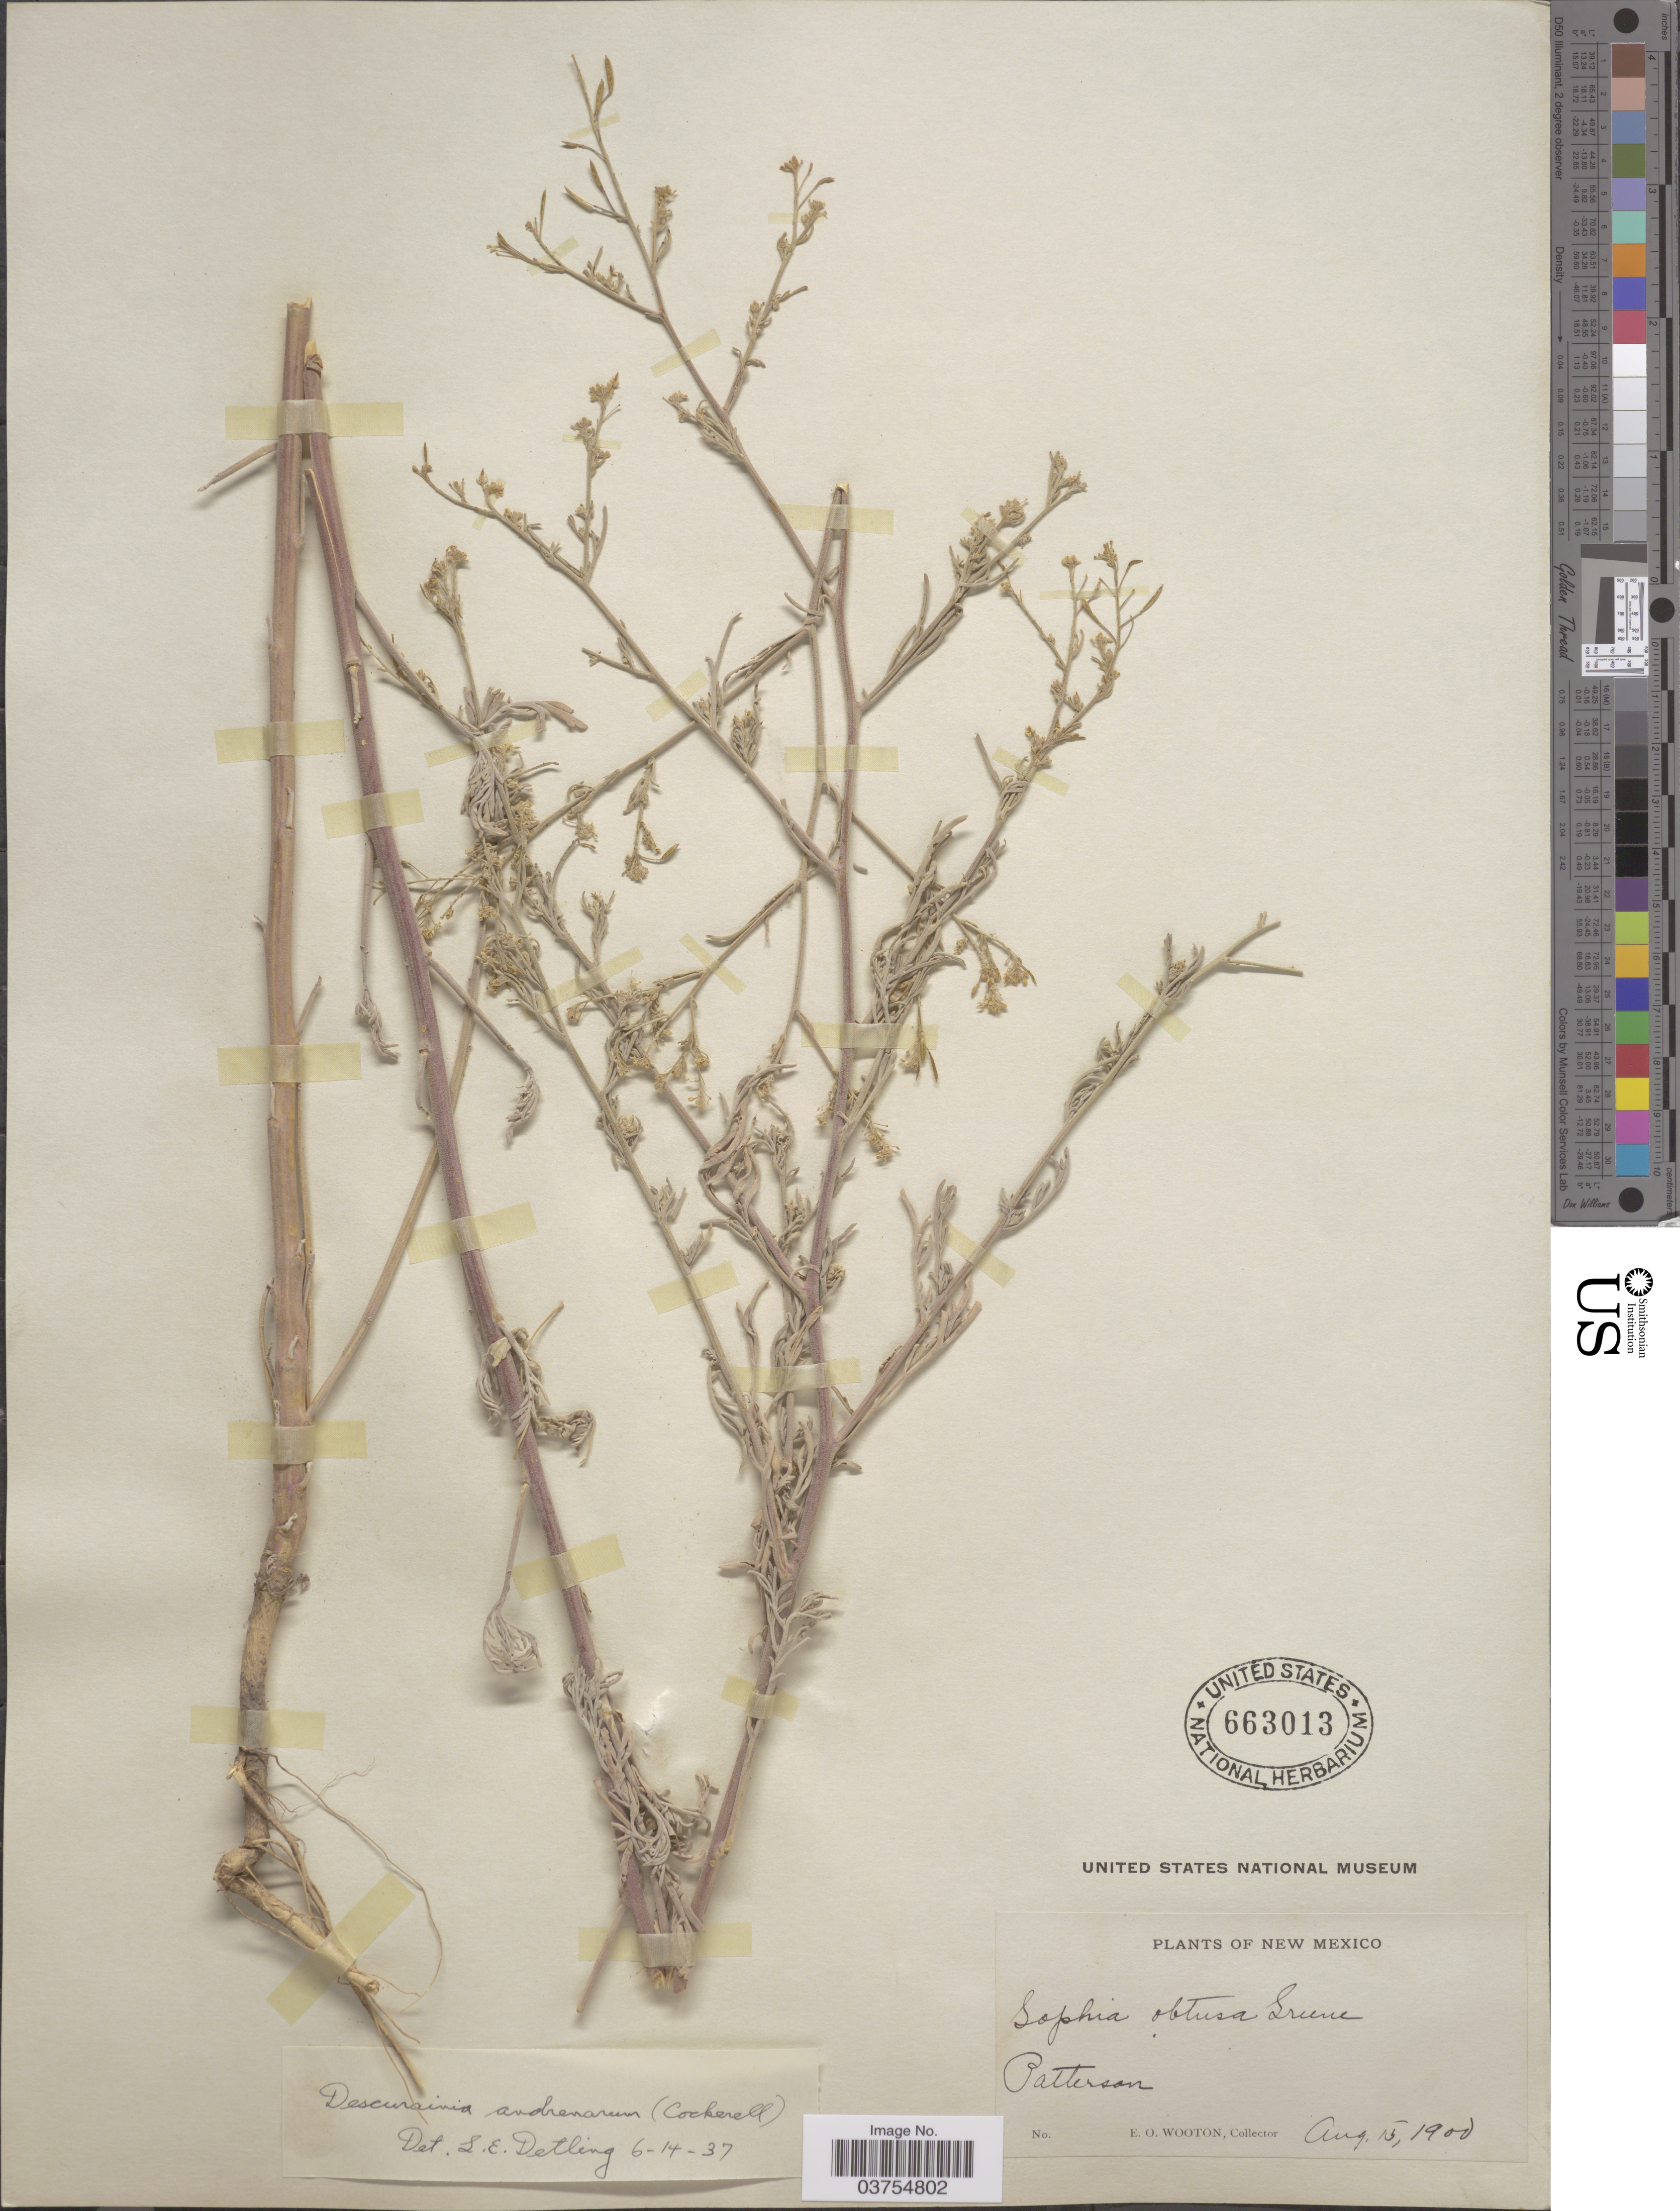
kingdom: Plantae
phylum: Tracheophyta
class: Magnoliopsida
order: Brassicales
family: Brassicaceae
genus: Descurainia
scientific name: Descurainia pinnata subsp. halictorum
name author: (Cockerell) Detling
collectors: E. O. Wooton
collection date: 1900-08-15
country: United States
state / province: New Mexico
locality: Patterson.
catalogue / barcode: US 663013